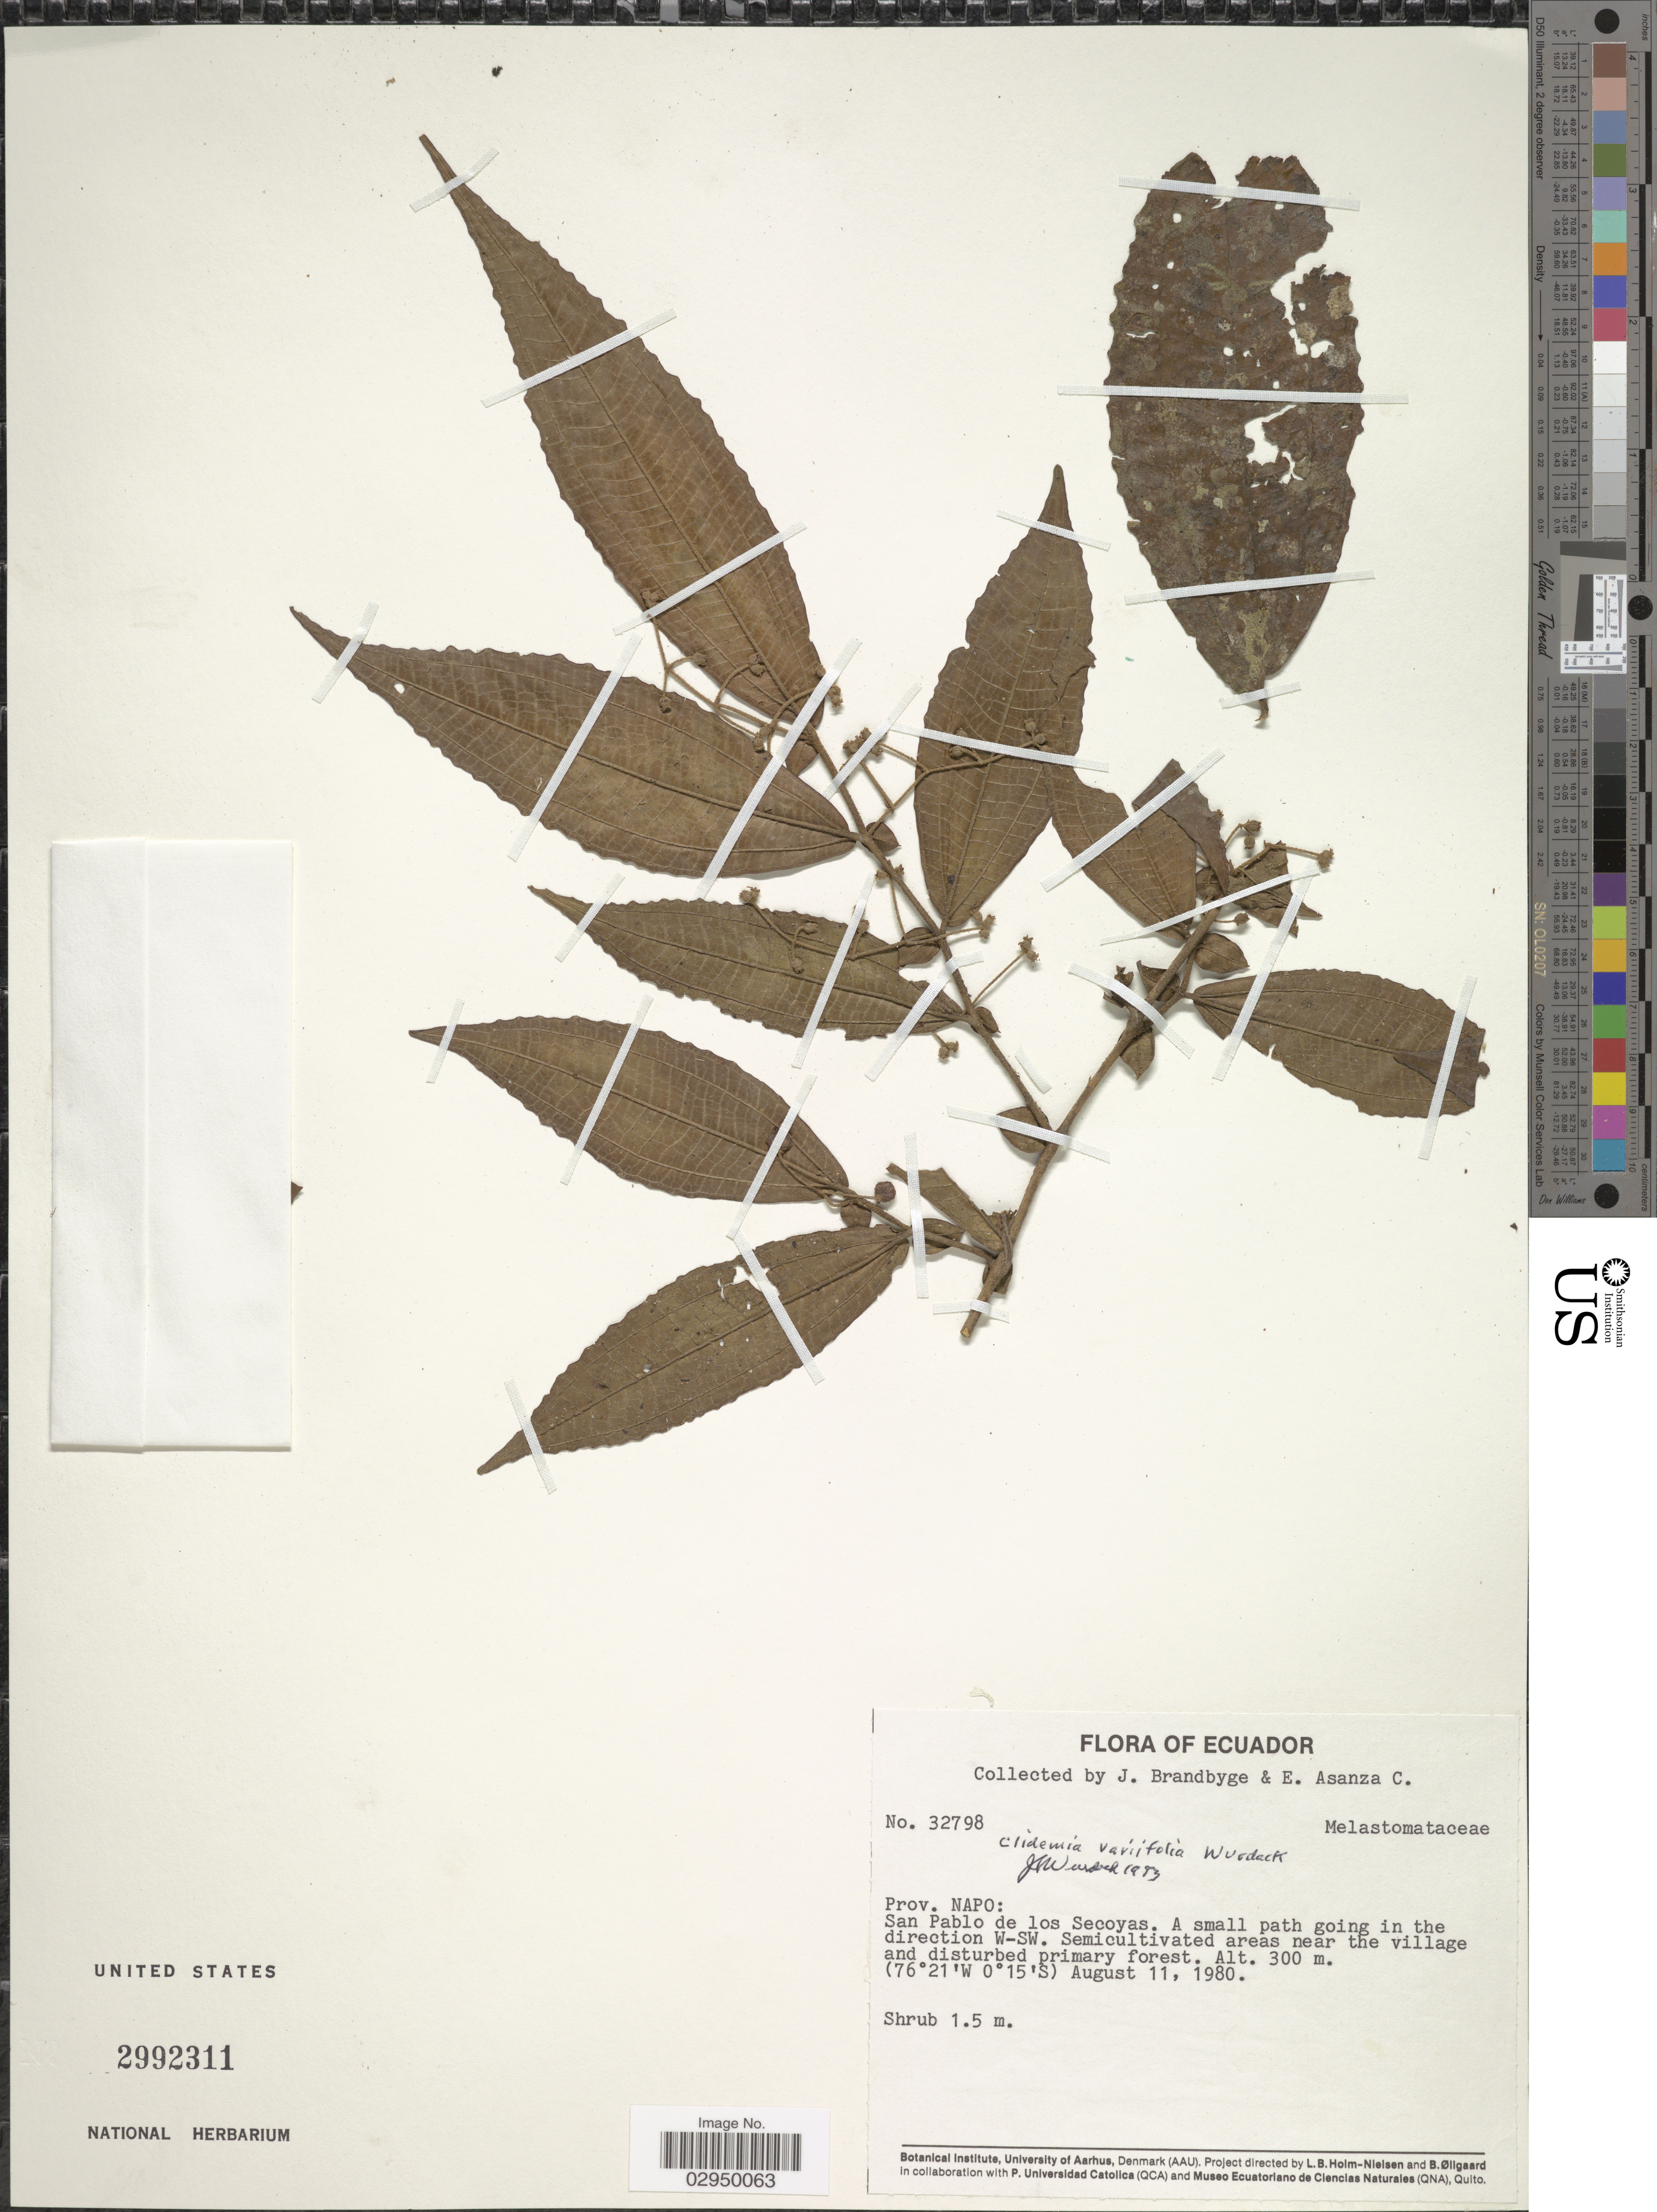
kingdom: Plantae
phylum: Tracheophyta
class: Magnoliopsida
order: Myrtales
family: Melastomataceae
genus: Clidemia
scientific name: Clidemia variifolia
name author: Wurdack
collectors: J. Brandbyge & E. Asanza C.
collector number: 32798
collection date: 1980-08-11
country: Ecuador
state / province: Napo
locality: San Pablo de los Secoyas. A small path going in the direction W-SW.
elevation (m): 300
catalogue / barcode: US 2992311